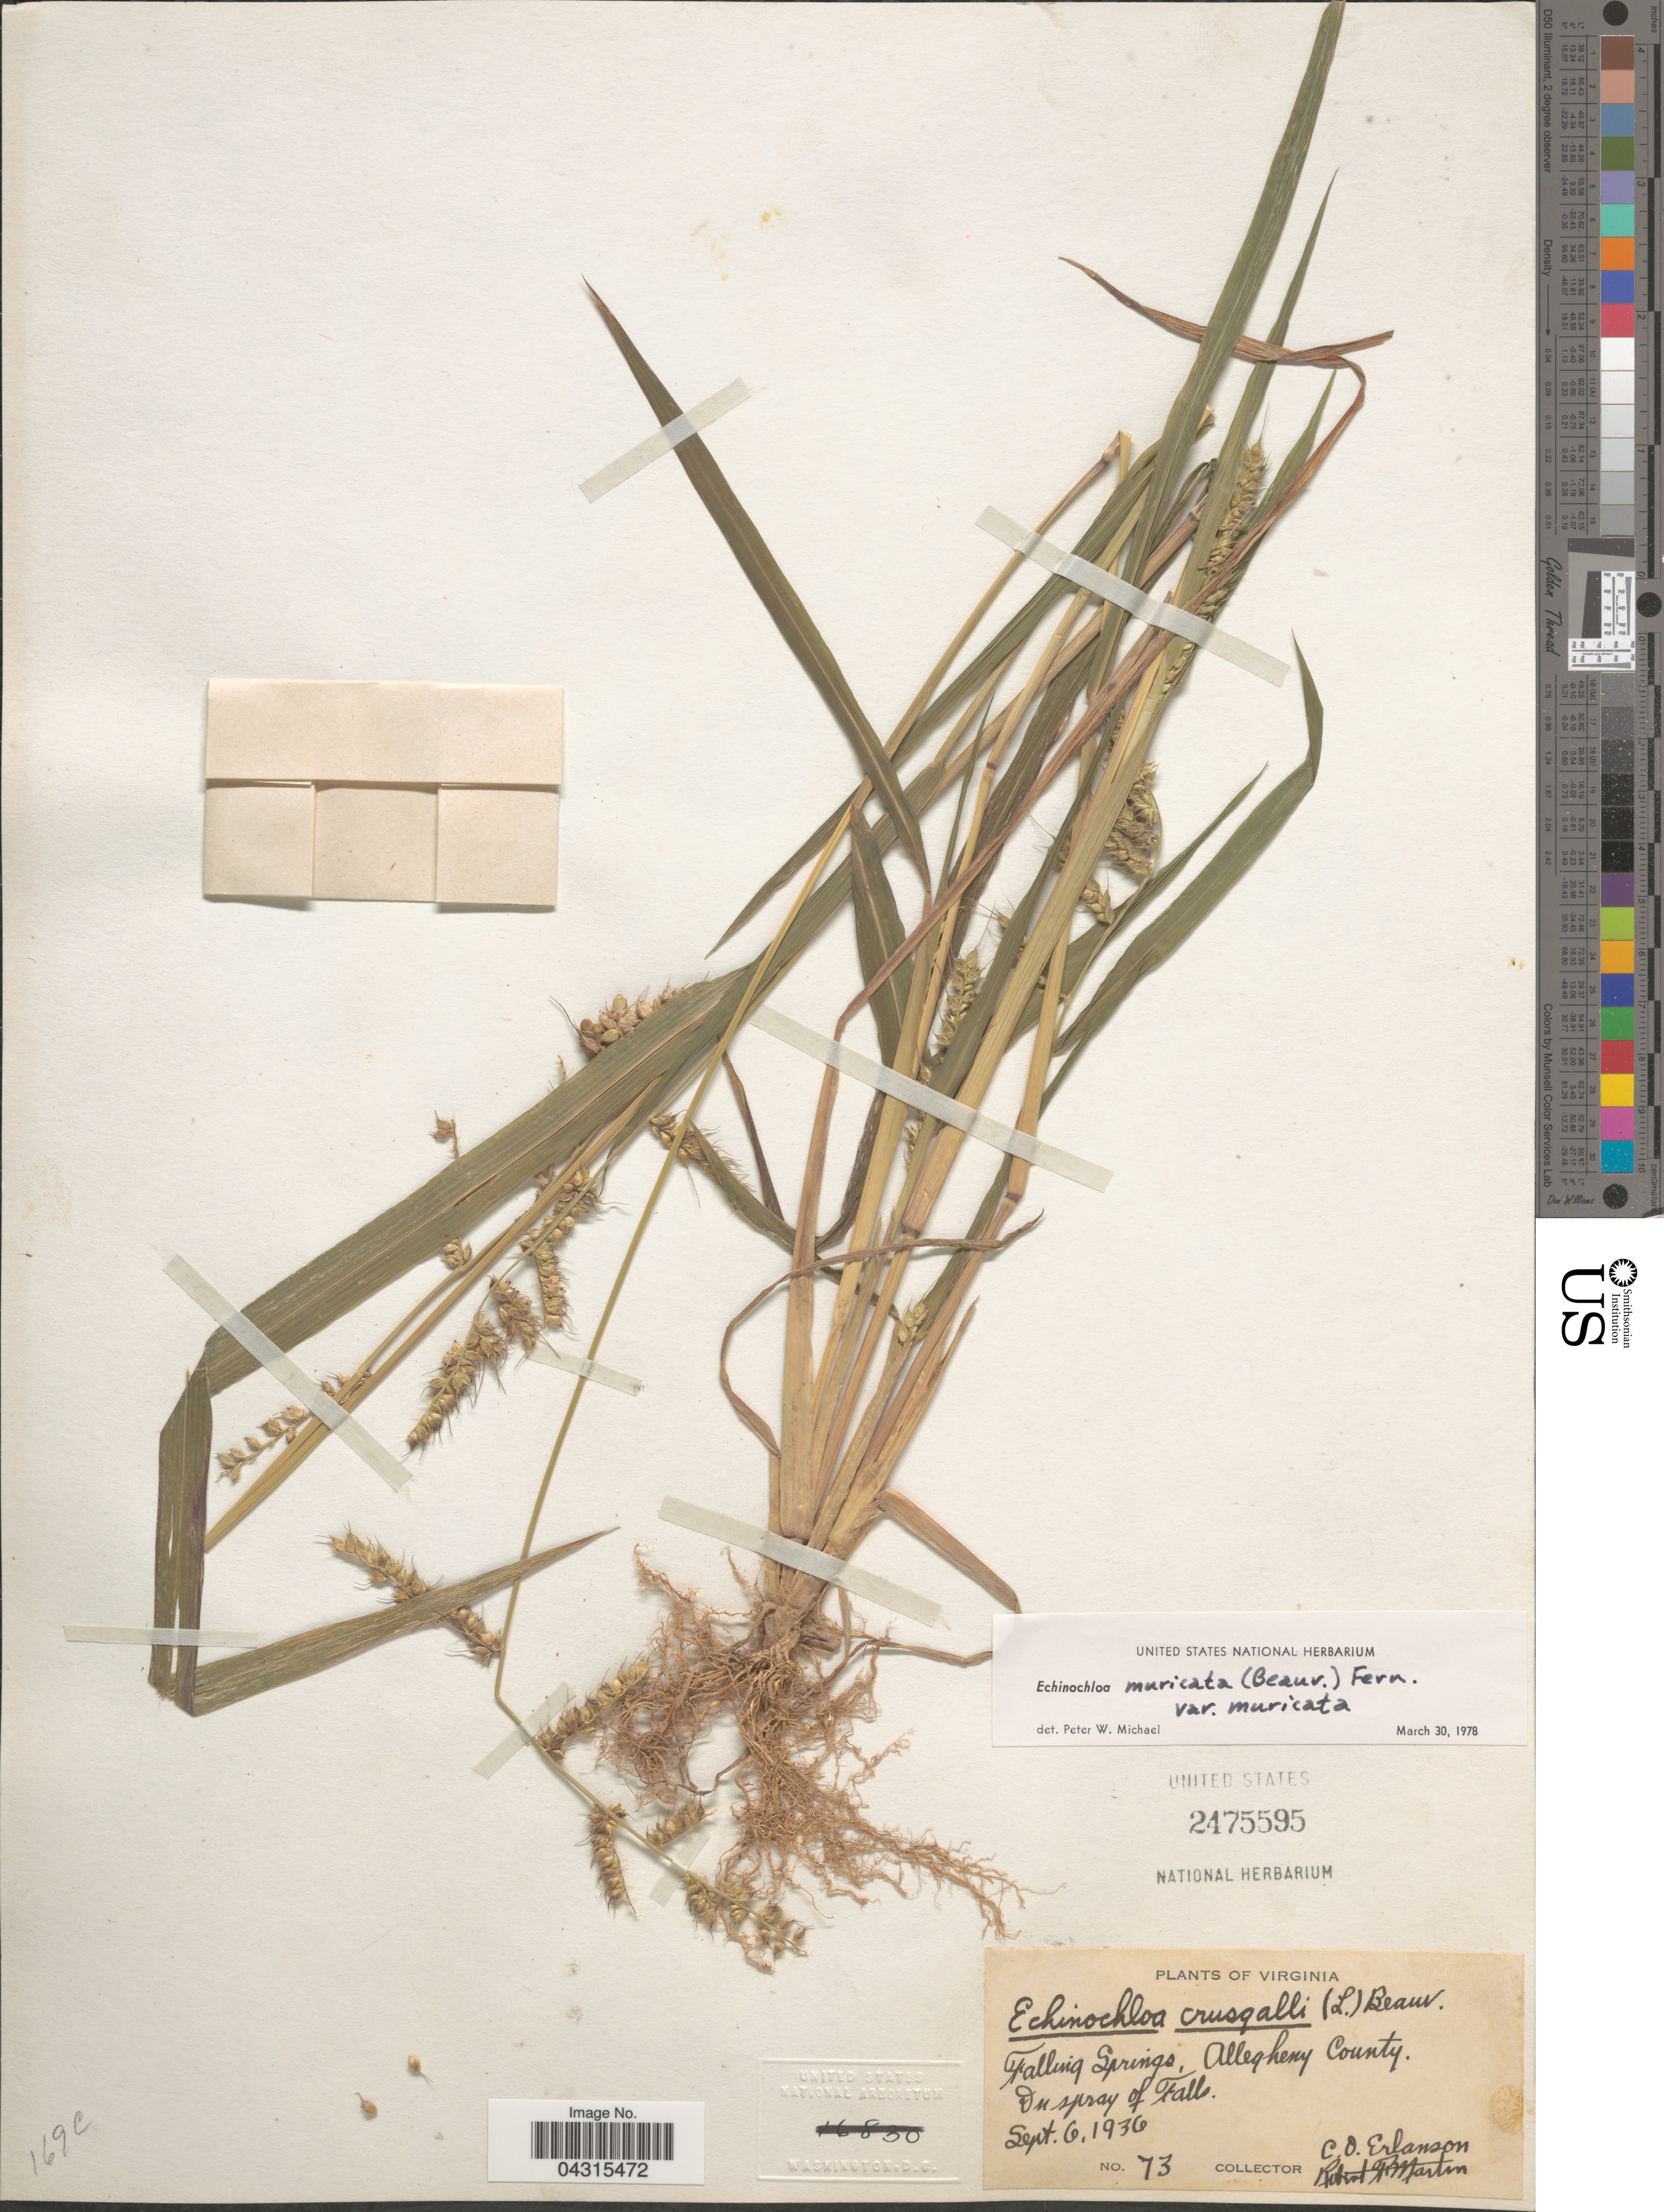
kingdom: Plantae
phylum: Tracheophyta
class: Liliopsida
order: Poales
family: Poaceae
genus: Echinochloa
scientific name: Echinochloa muricata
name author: (P. Beauv.) Fernald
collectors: C. O. Erlanson & R. F. Martin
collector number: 73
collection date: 1936-09-06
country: United States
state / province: Virginia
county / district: Alleghany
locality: Falling springs. Alleghany County. In spray of falls.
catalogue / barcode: US 2475595